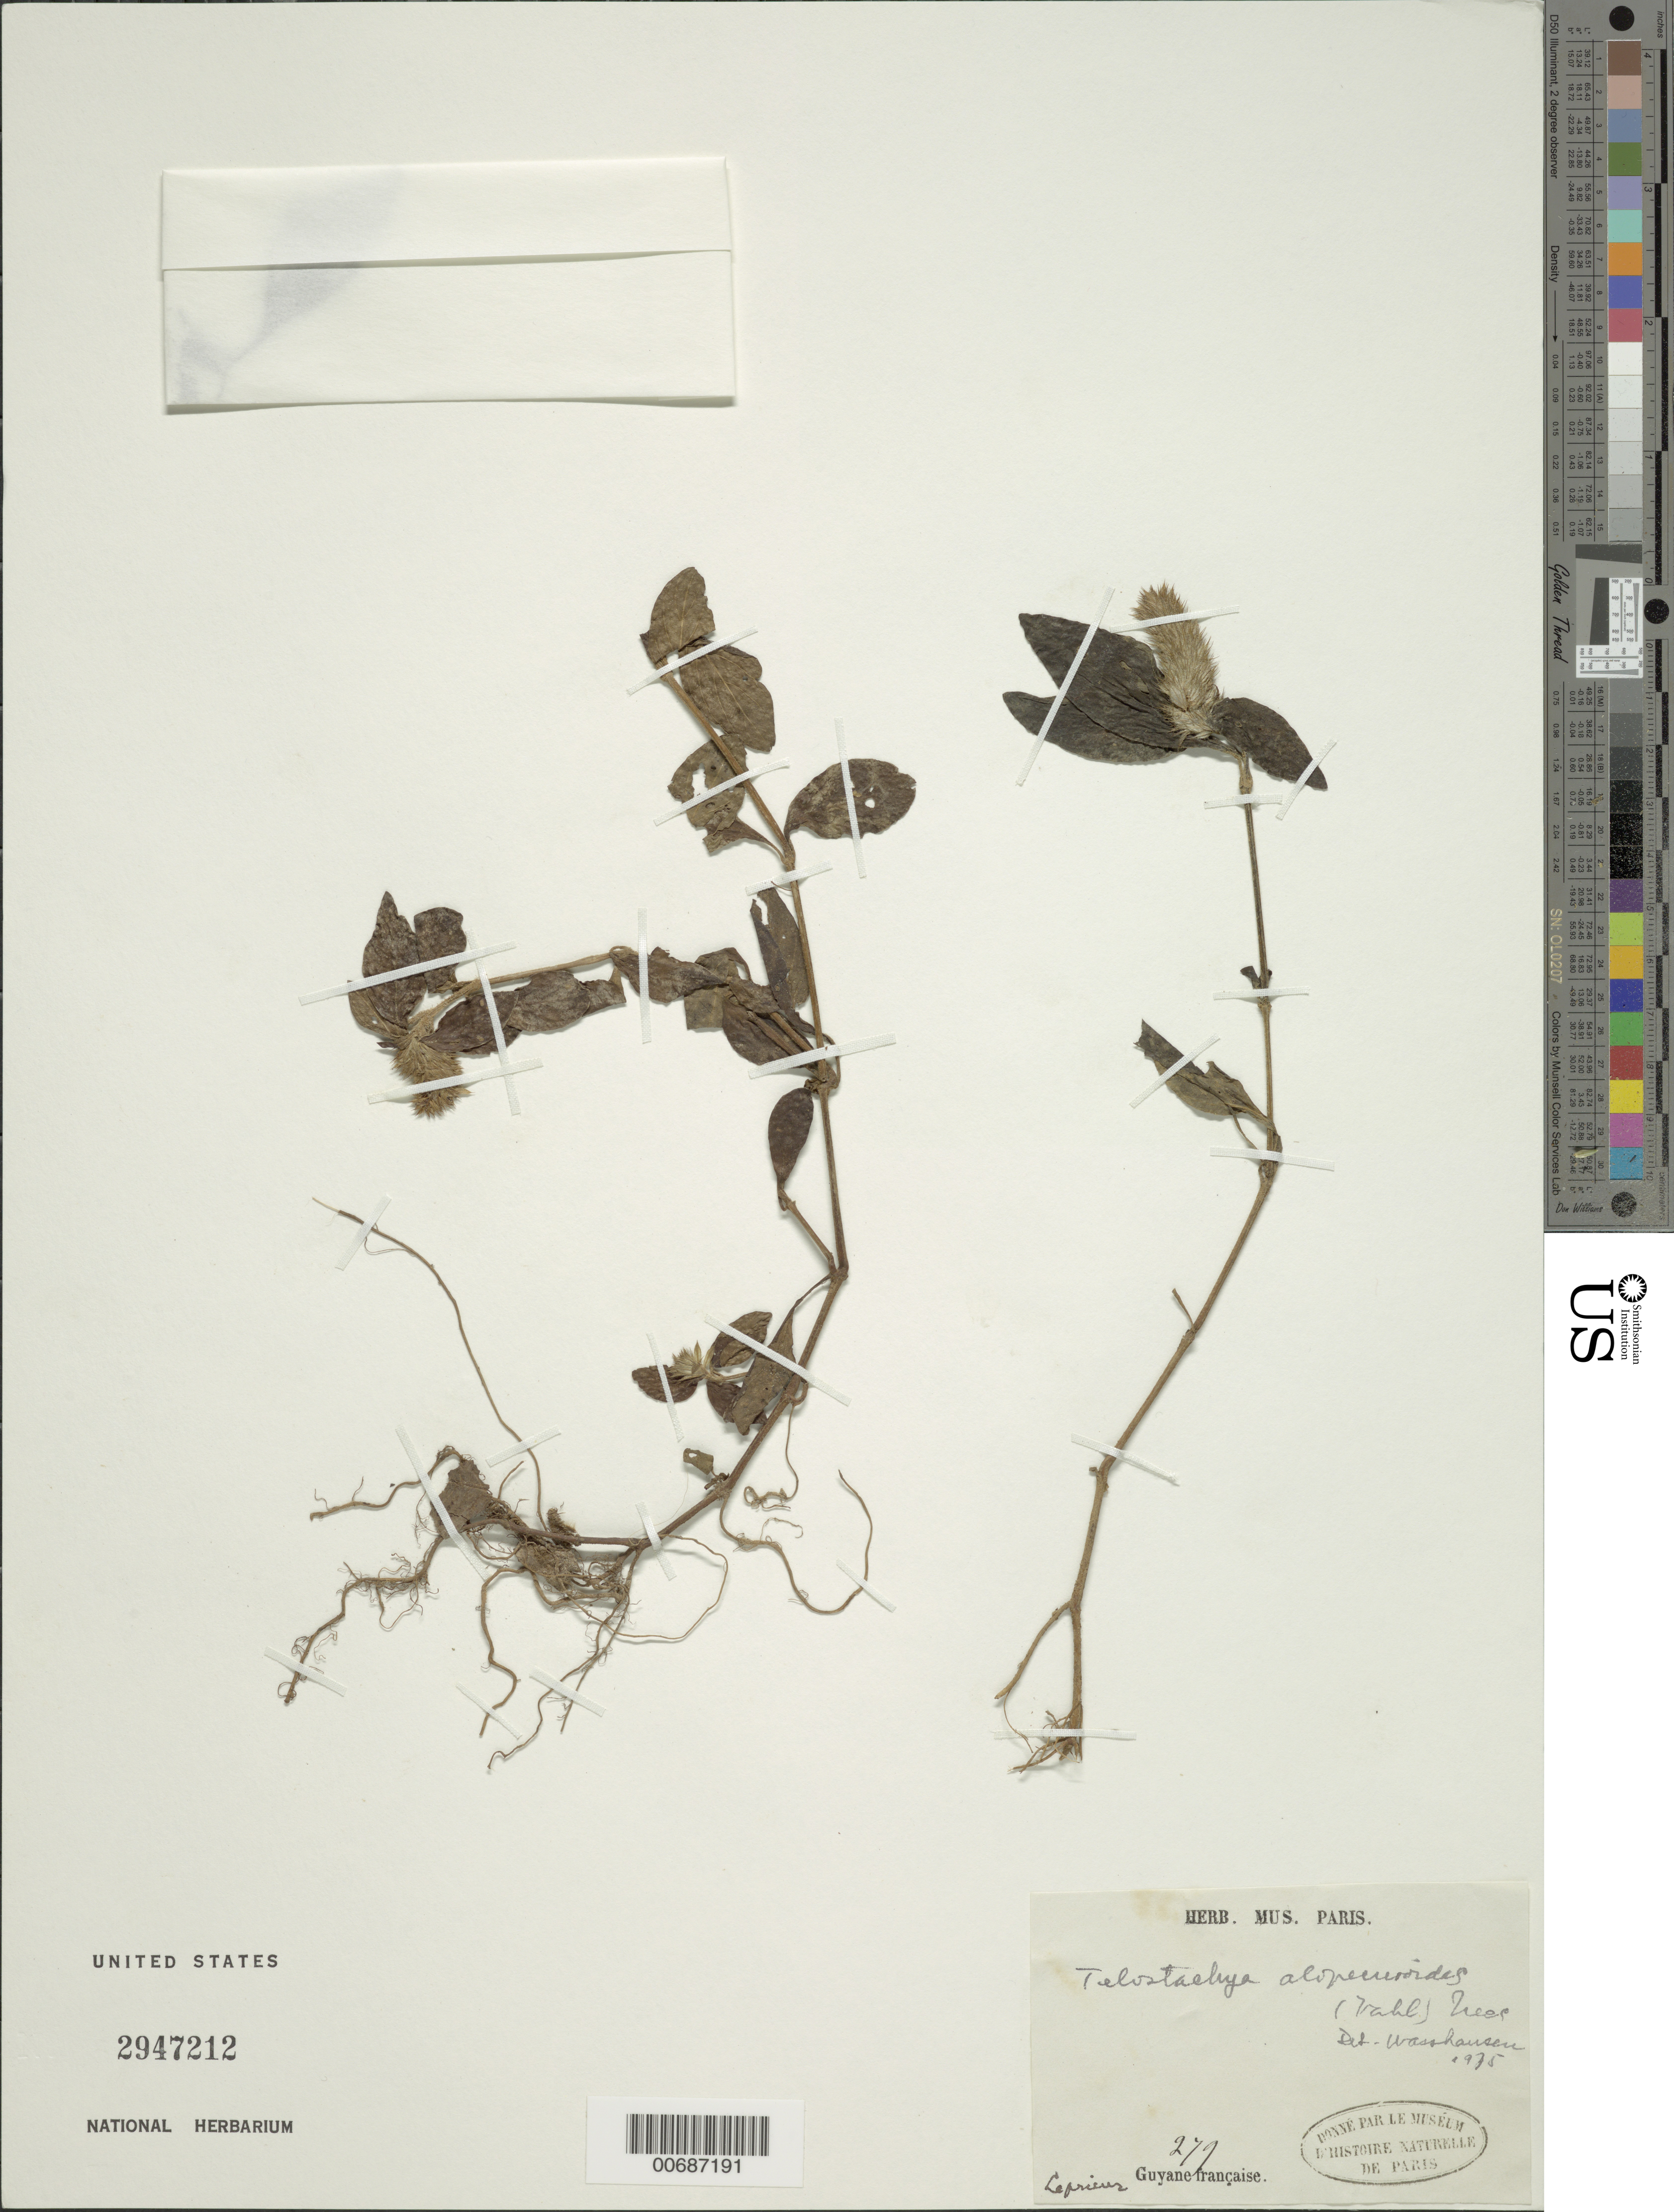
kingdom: Plantae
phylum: Tracheophyta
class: Magnoliopsida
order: Lamiales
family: Acanthaceae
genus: Teliostachya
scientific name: Teliostachya alopecuroidea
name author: (Vahl) Nees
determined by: Wasshausen, Dieter C., (BOT), Smithsonian Institution - National Museum of Natural History (UNITED STATES)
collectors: F. M. R. Leprieur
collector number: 279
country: French Guiana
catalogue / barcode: US 2947212